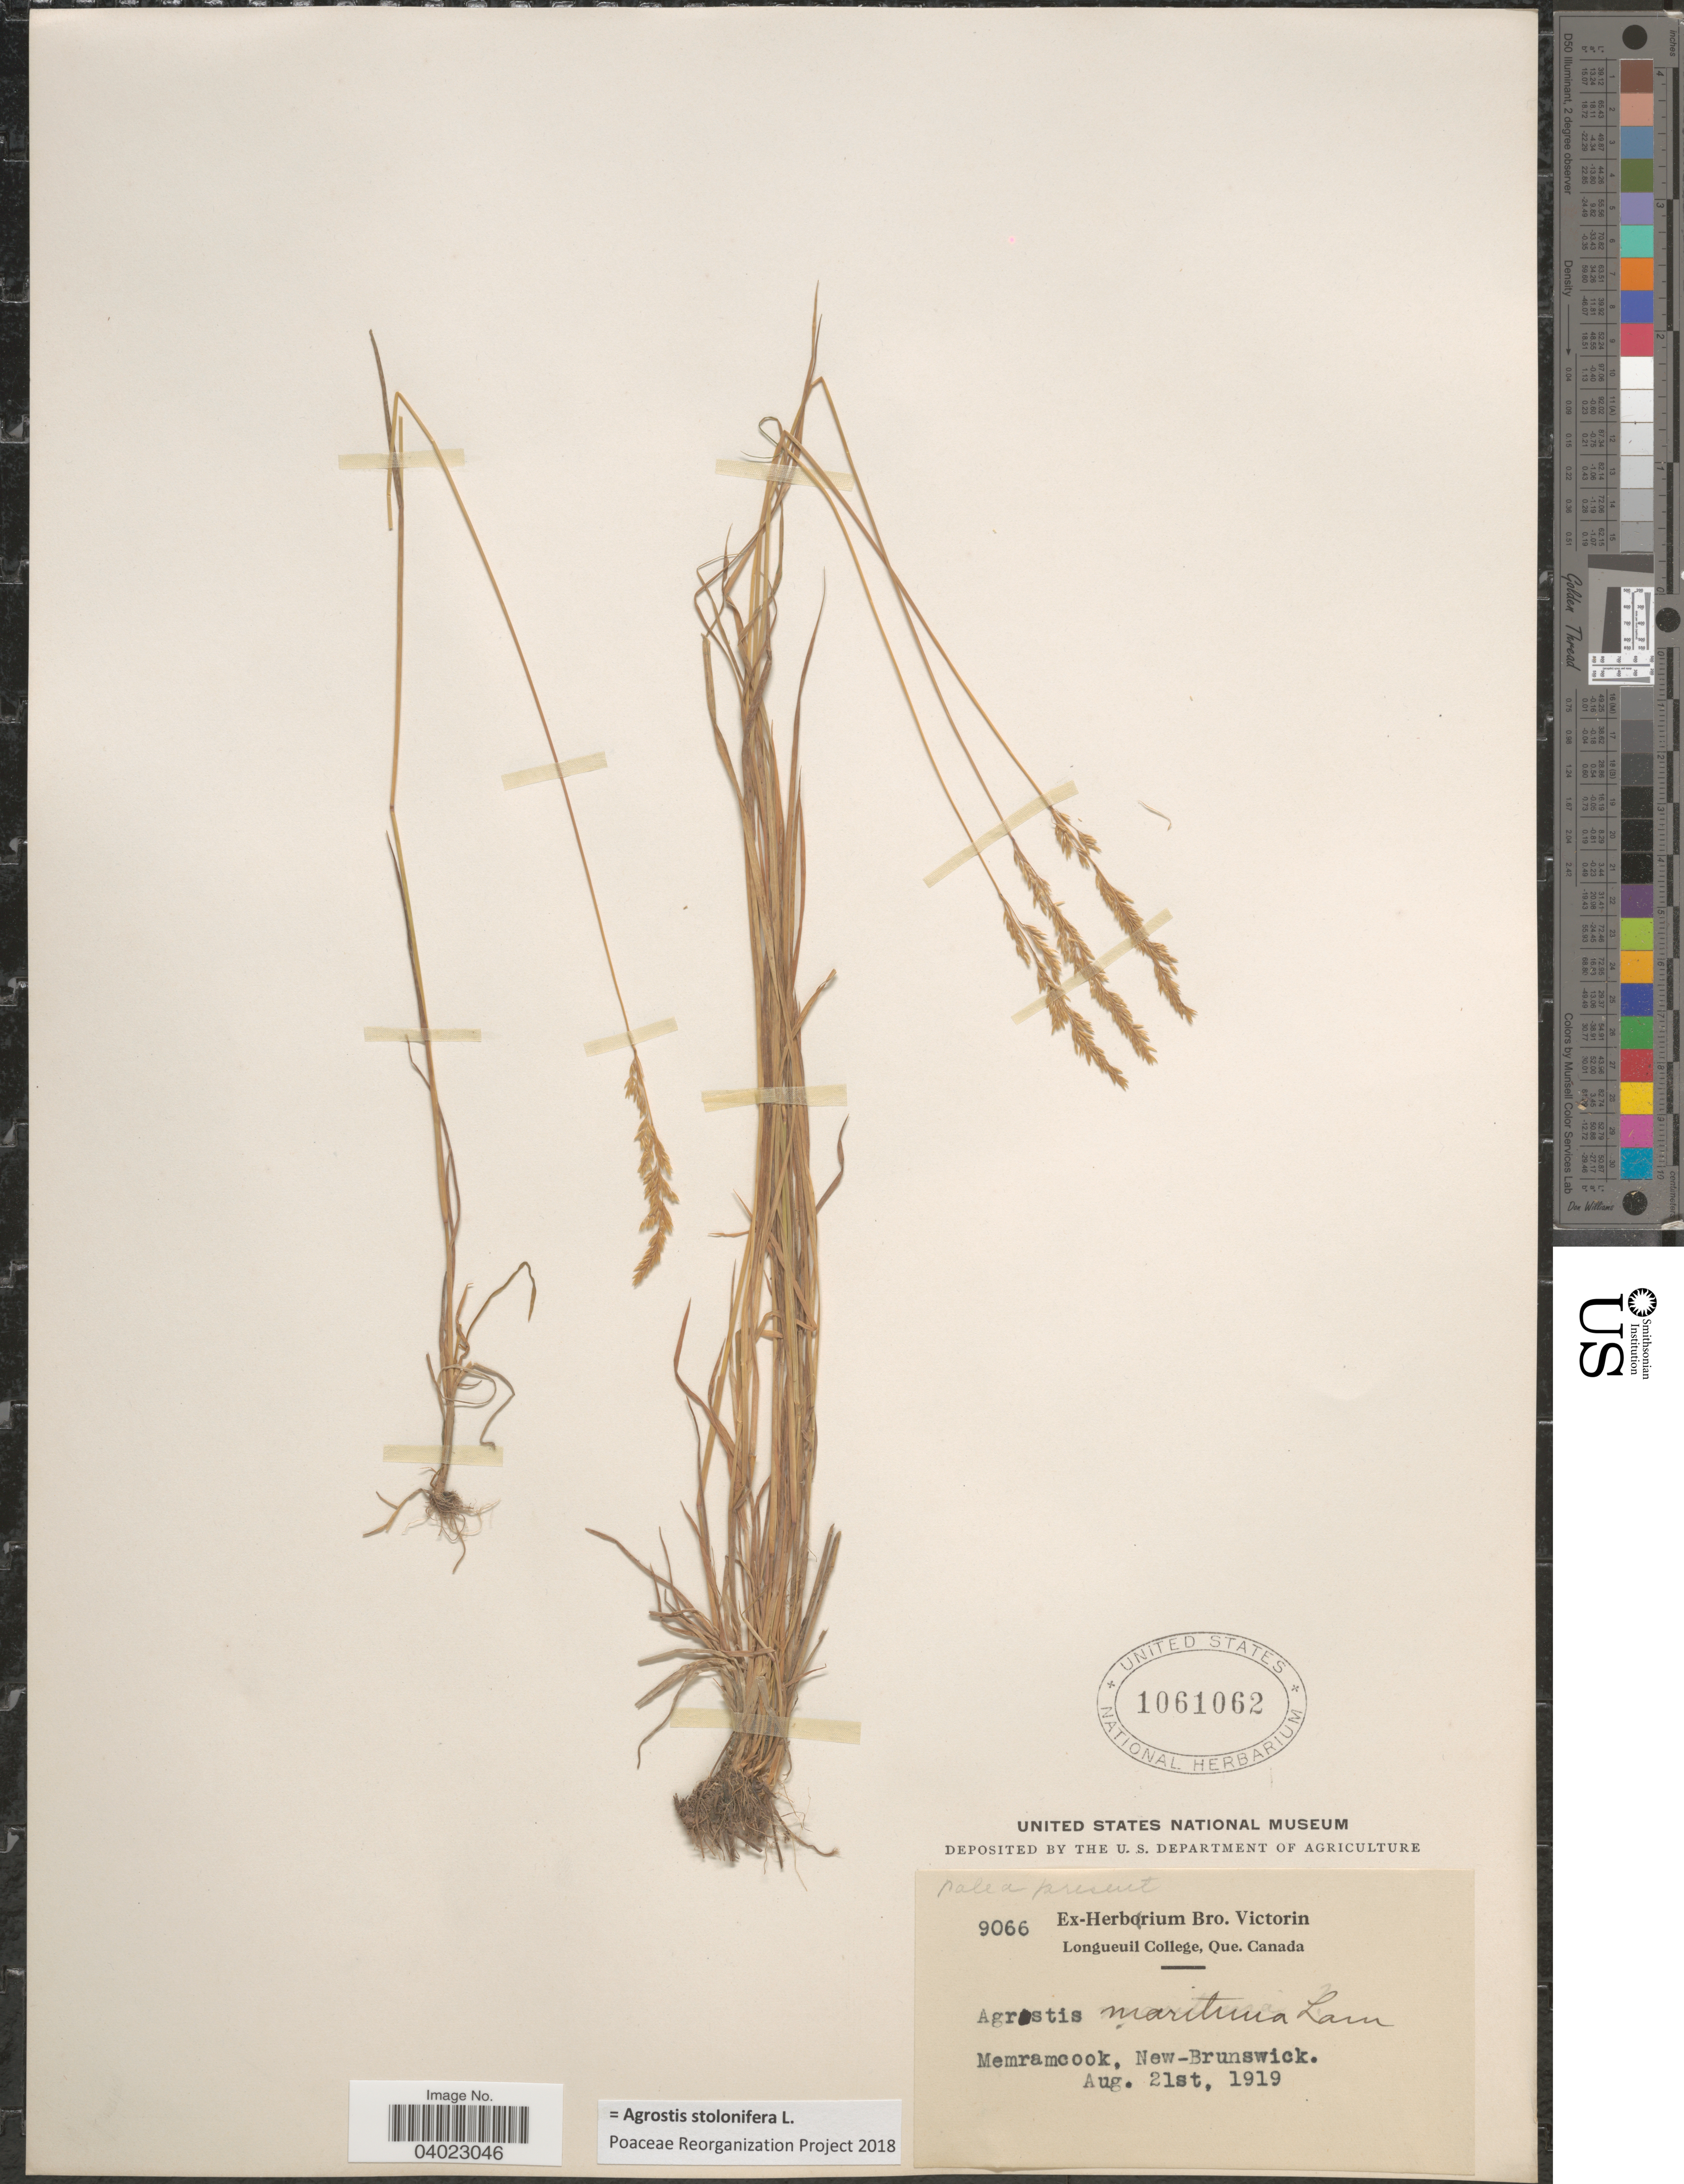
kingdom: Plantae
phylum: Tracheophyta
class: Liliopsida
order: Poales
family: Poaceae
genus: Agrostis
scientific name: Agrostis stolonifera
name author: L.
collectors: Ex herb. Bro. Victorin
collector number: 9066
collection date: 1919-08-21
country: Canada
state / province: New Brunswick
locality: Memramcook.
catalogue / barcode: US 1061062